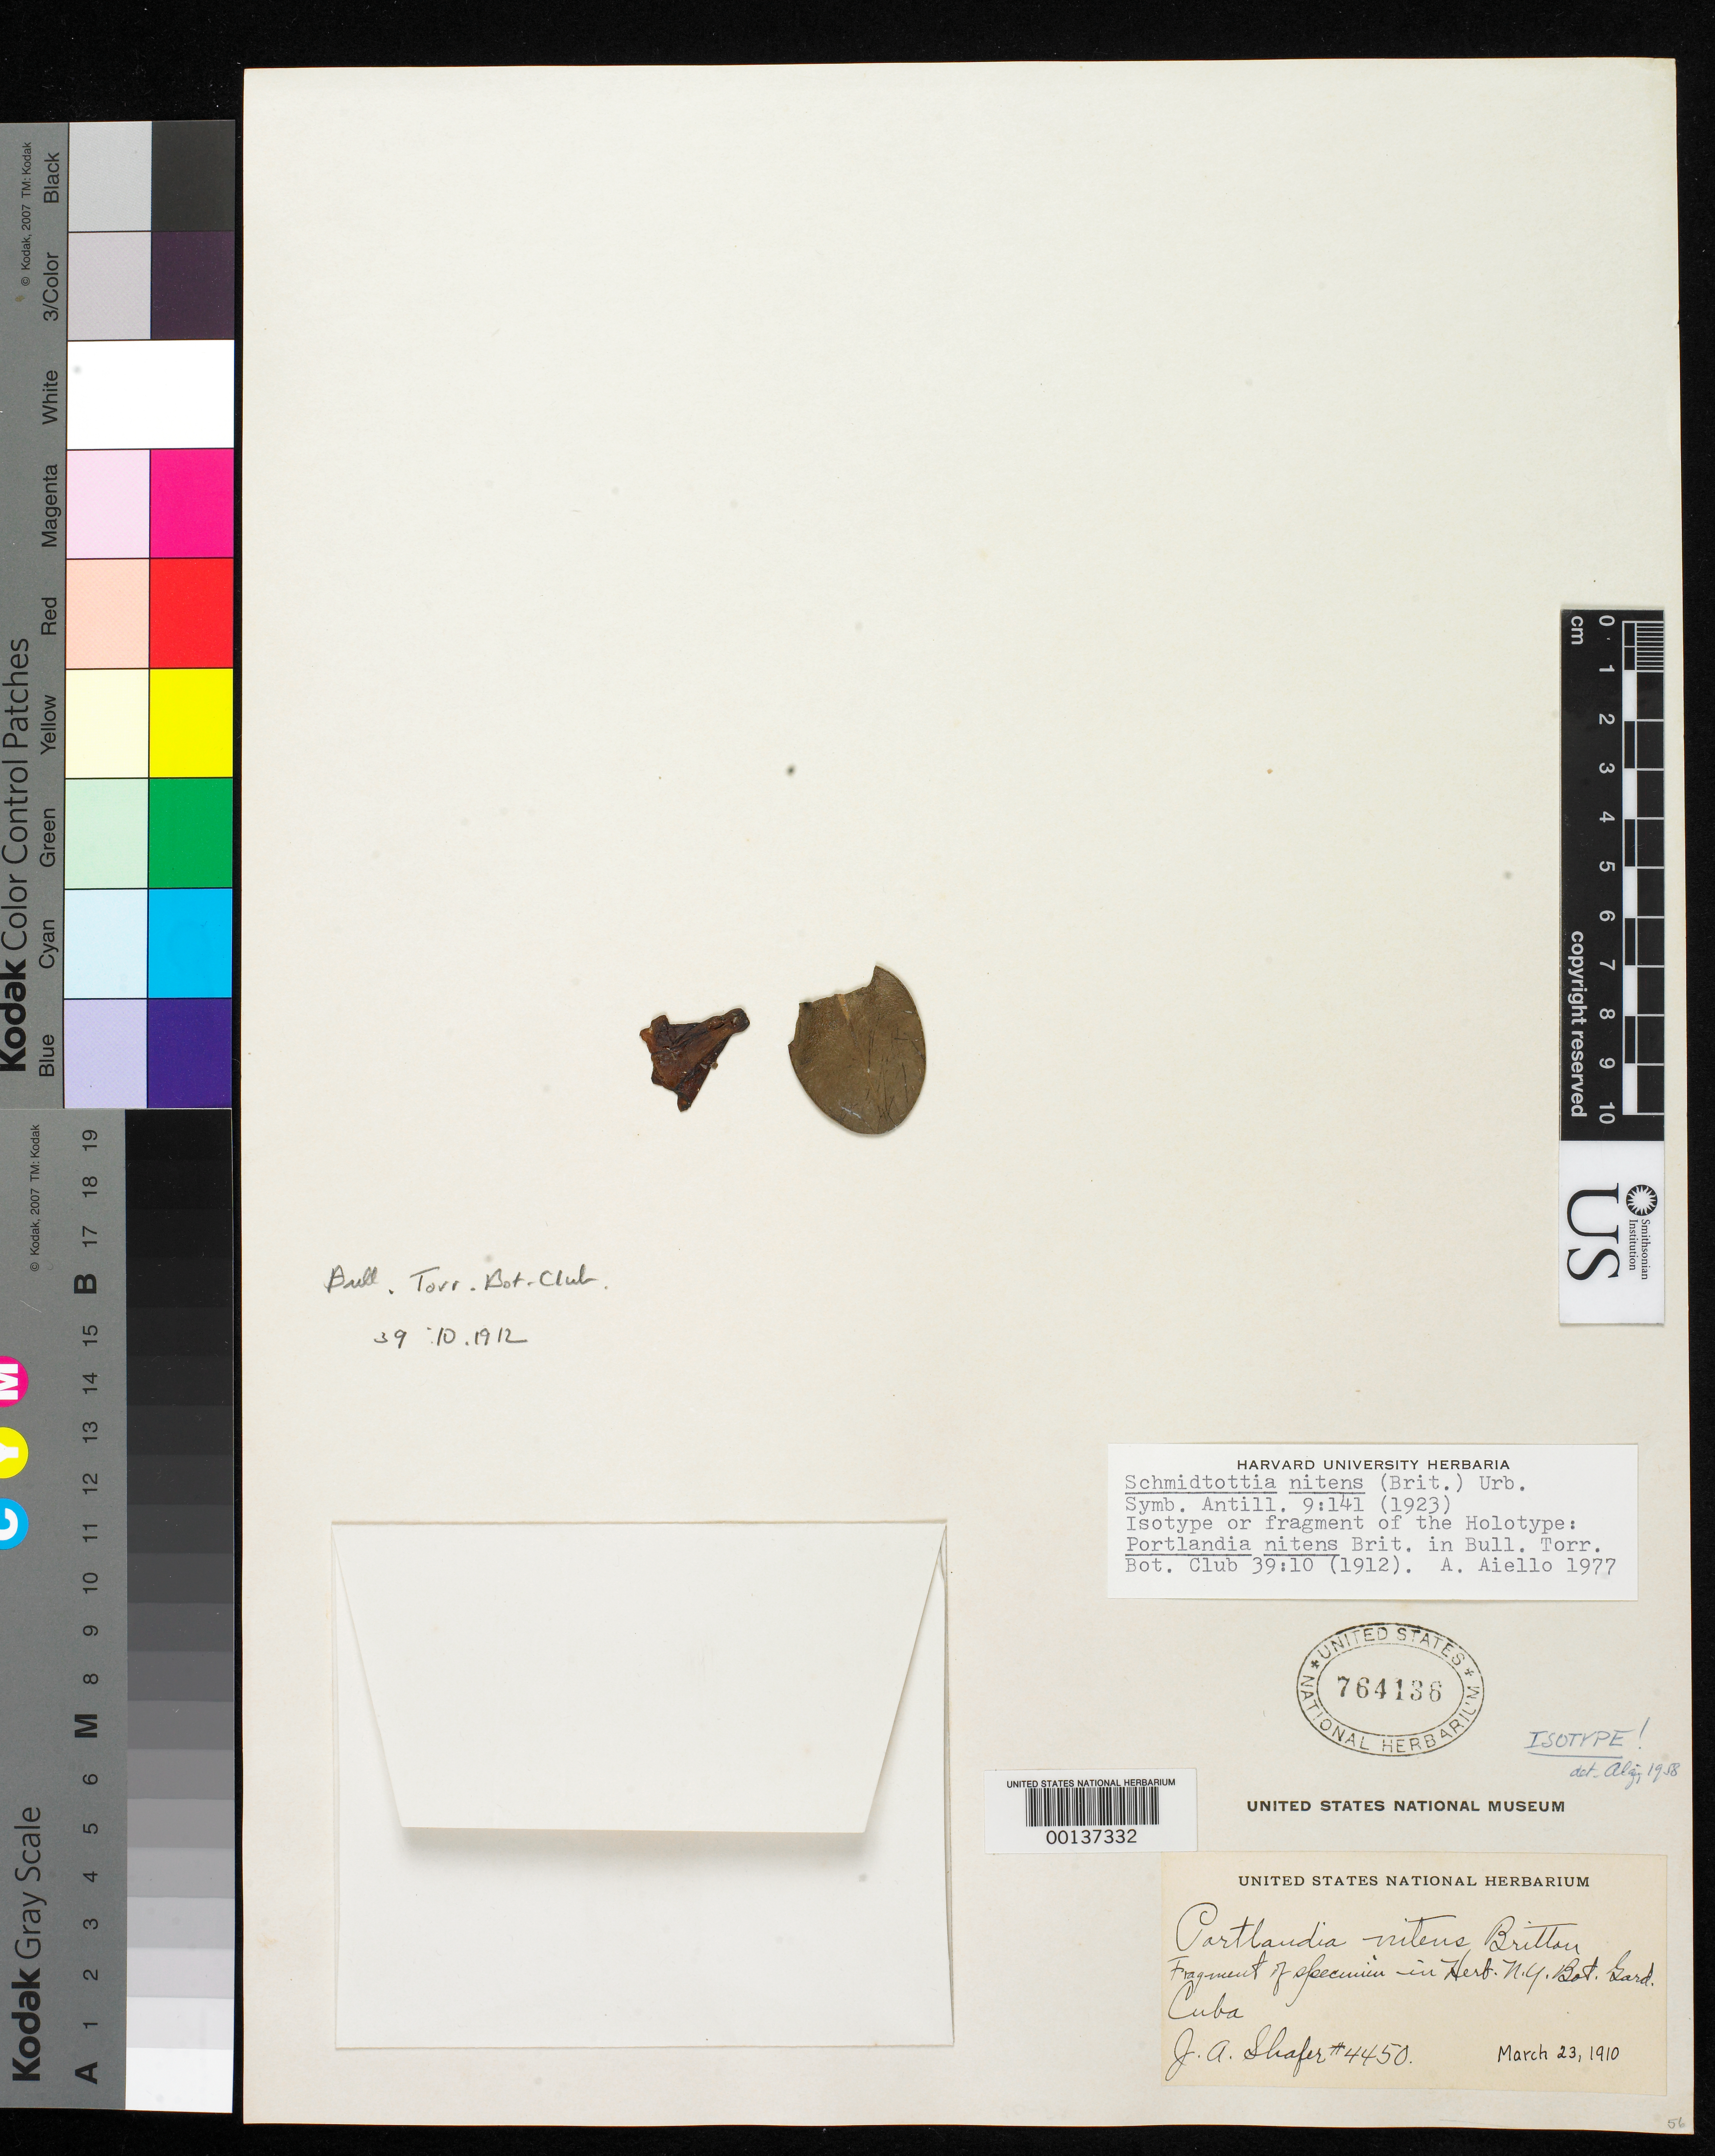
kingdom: Plantae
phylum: Tracheophyta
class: Magnoliopsida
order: Gentianales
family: Rubiaceae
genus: Portlandia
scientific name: Portlandia nitens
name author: Britton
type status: Isotype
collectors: J. A. Shafer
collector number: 4450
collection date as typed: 23 Mar 1910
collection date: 1910-03-23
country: Cuba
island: Greater Antilles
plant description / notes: Fragmentary material of type specimen ex herb. NY.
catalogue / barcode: US 764136